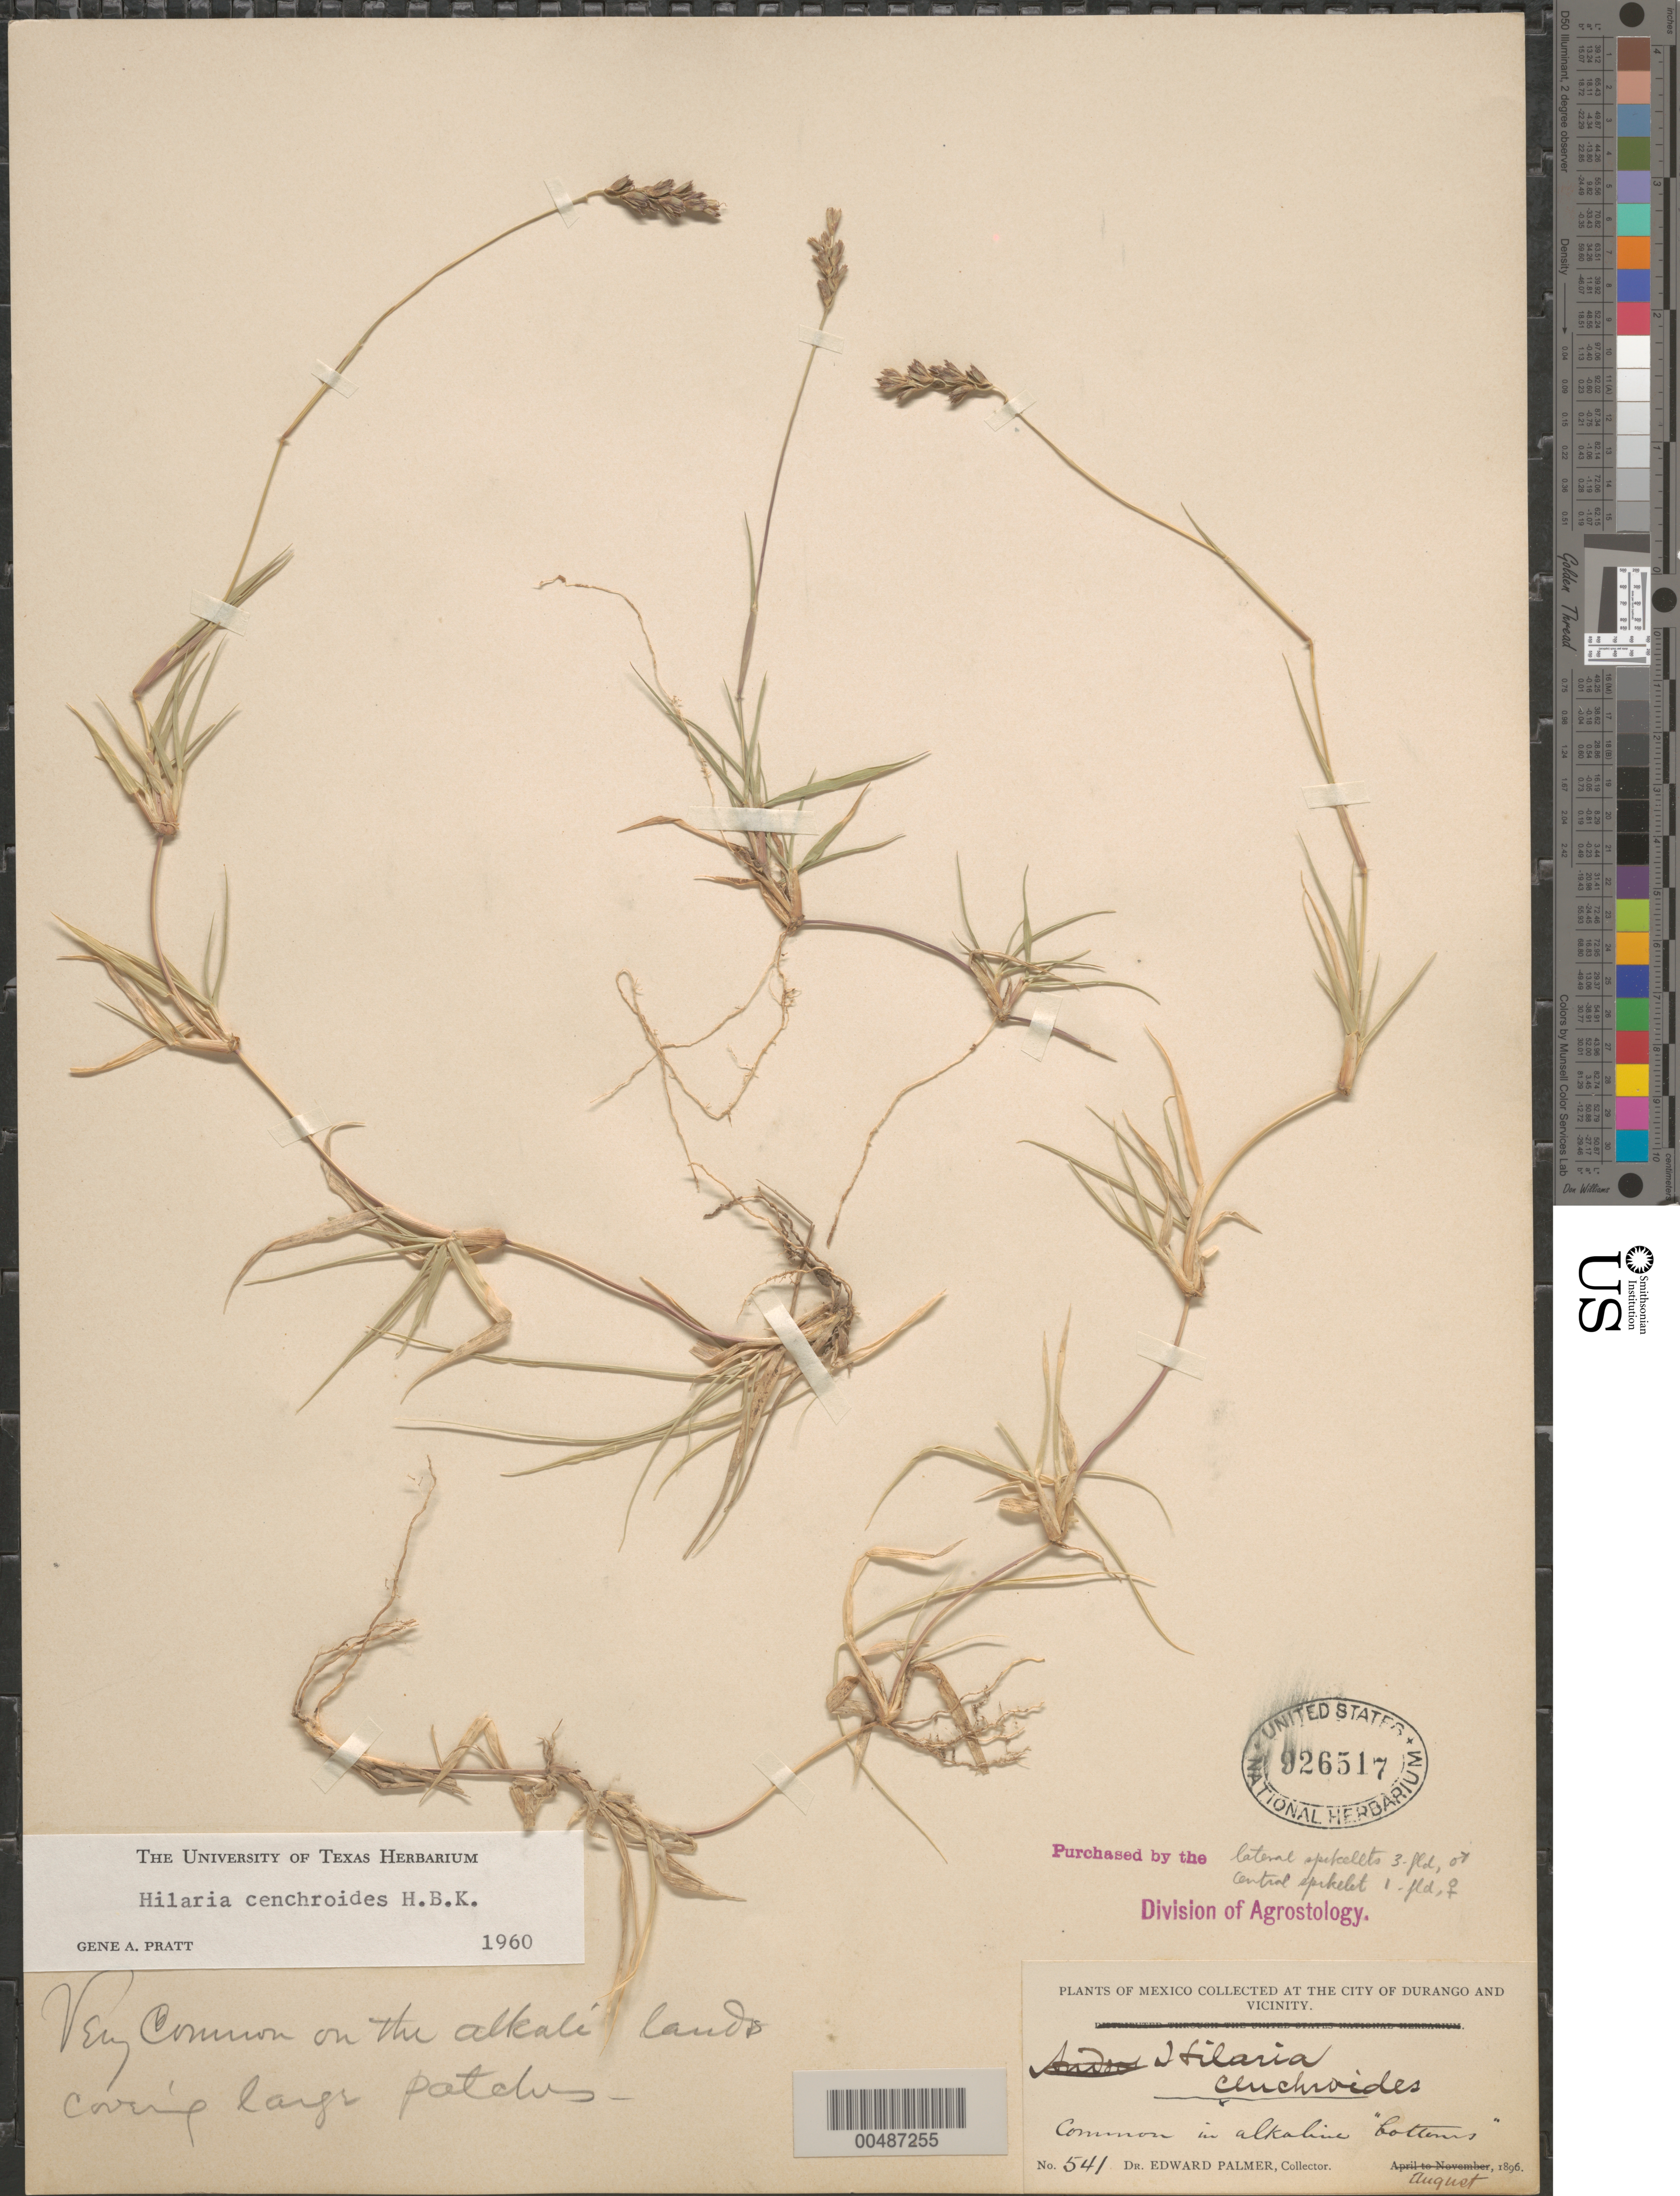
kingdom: Plantae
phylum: Tracheophyta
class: Liliopsida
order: Poales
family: Poaceae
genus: Hilaria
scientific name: Hilaria cenchroides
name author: Kunth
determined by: Pratt, G. A.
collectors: E. Palmer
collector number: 541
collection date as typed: Aug 1896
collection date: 1896-08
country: Mexico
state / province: Durango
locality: At the city of Durango & vicinity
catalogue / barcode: US 926517